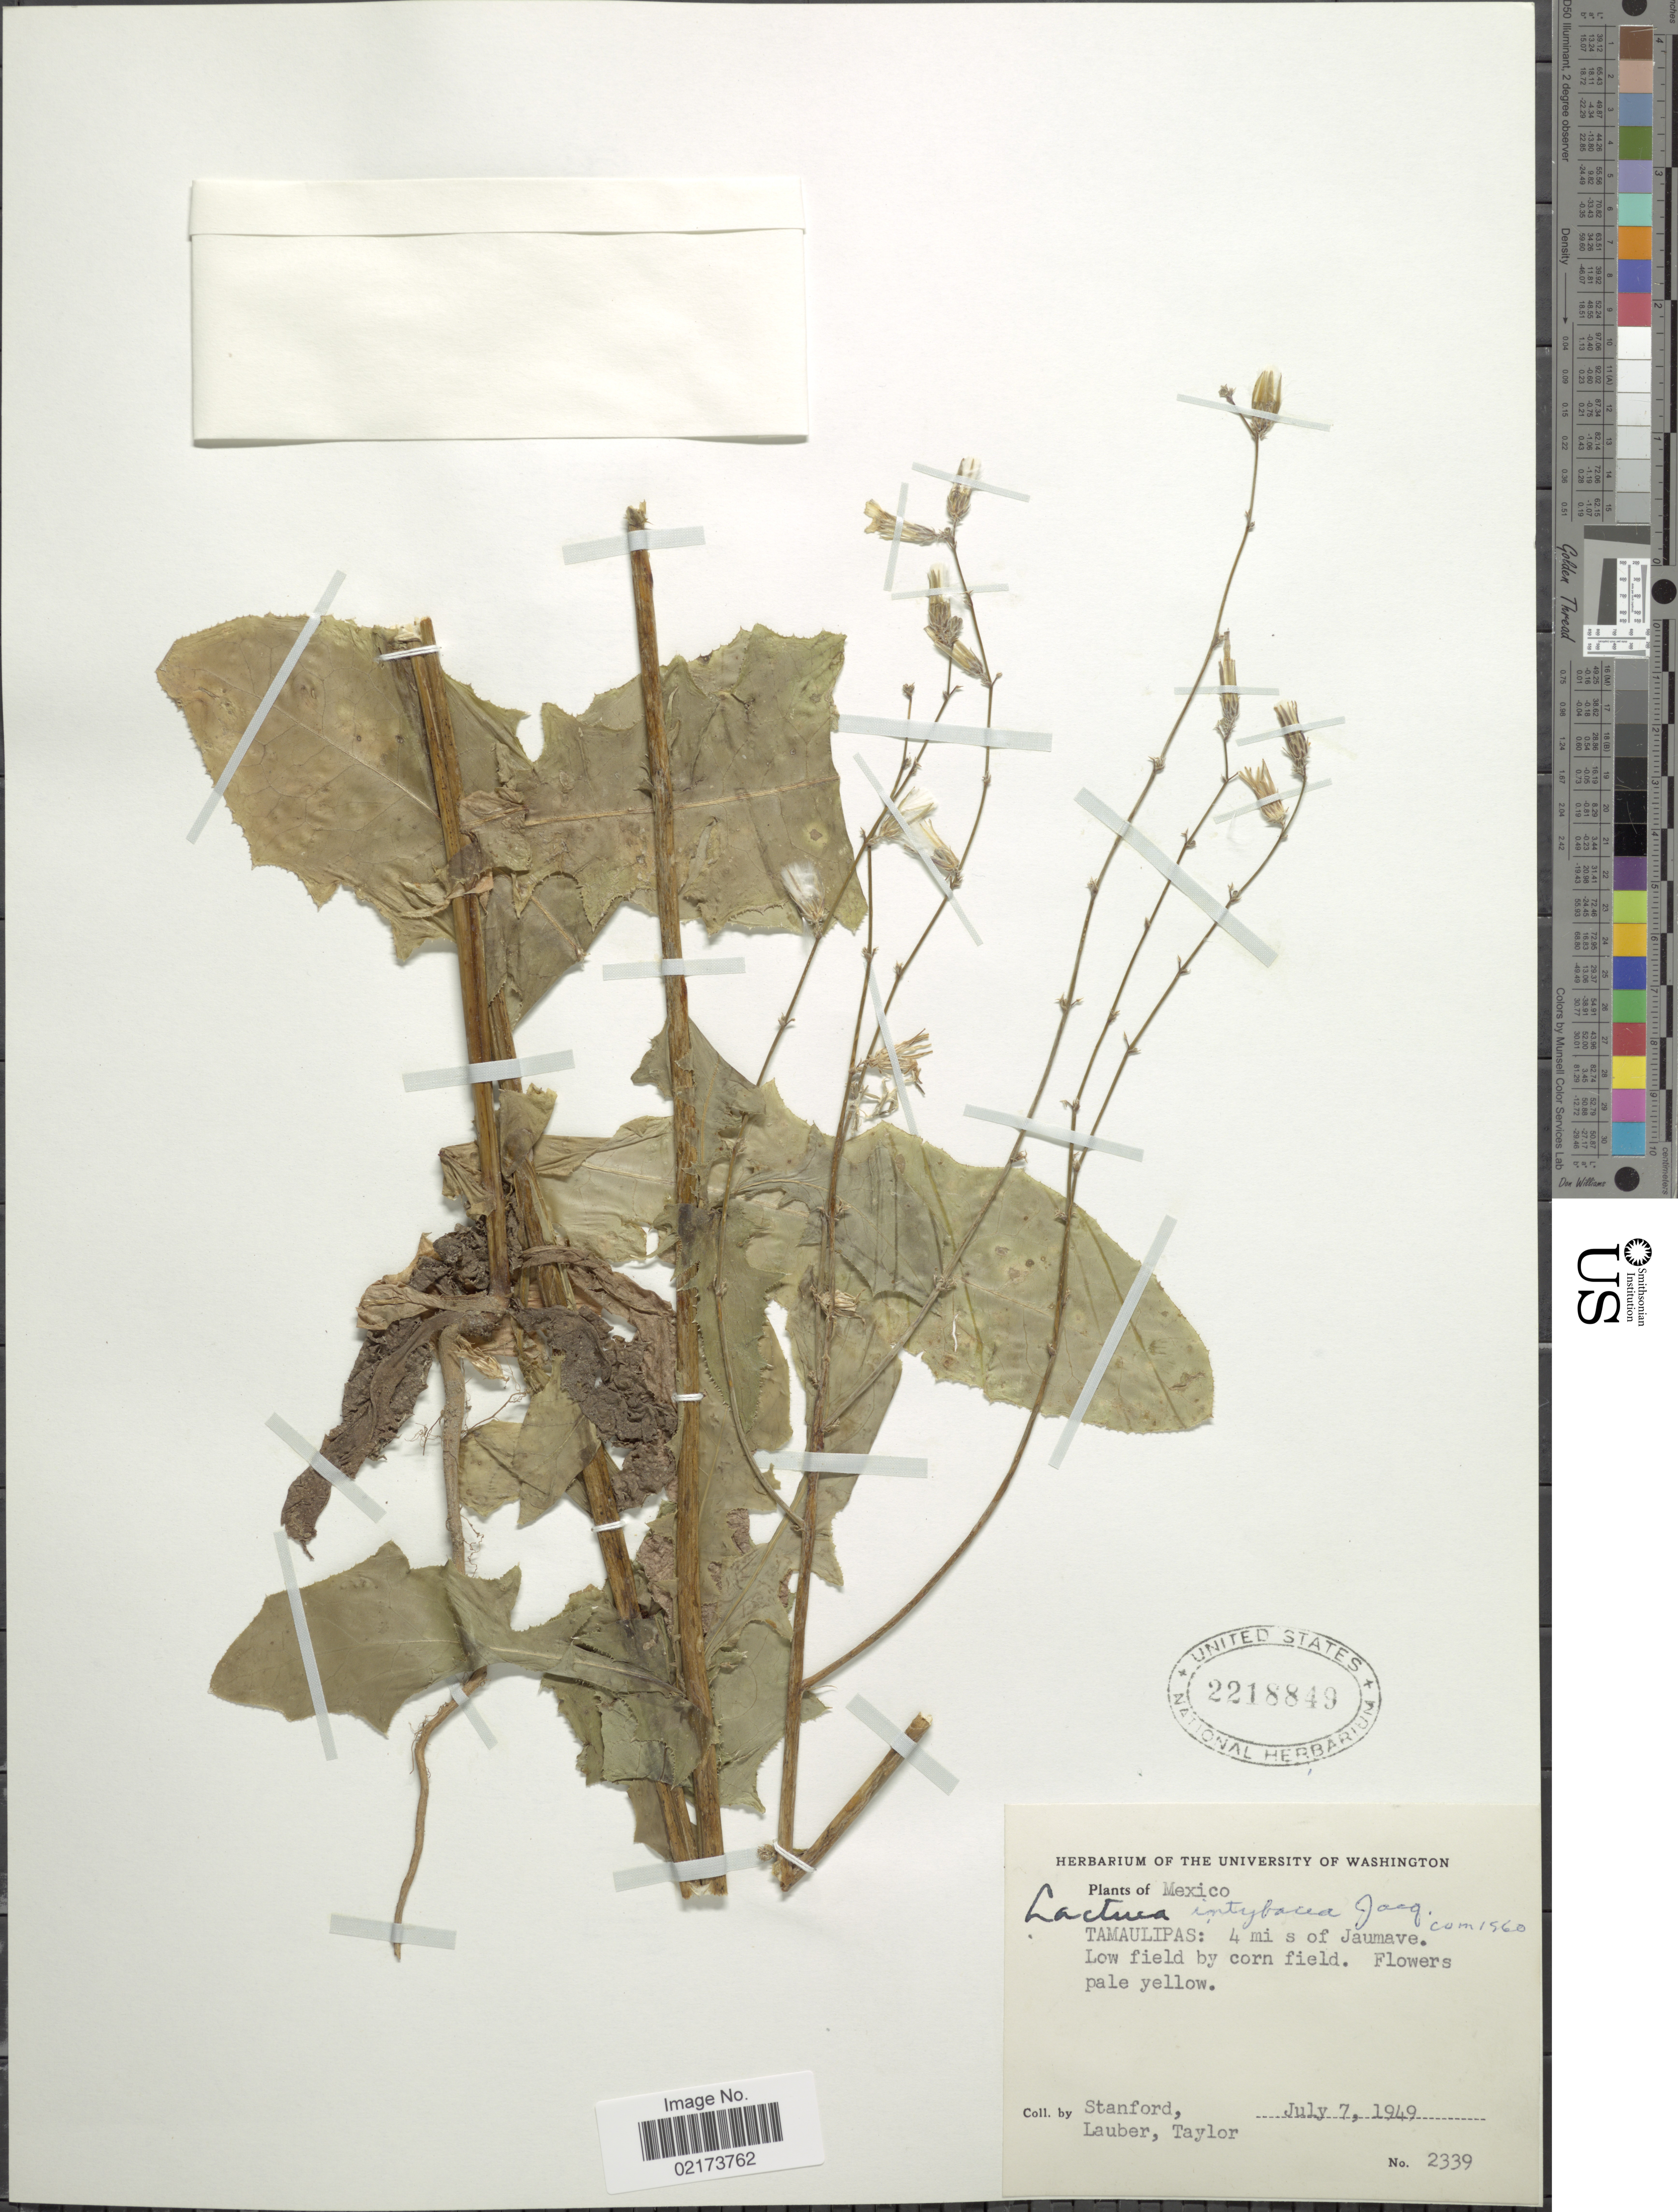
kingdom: Plantae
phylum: Tracheophyta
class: Magnoliopsida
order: Asterales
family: Asteraceae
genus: Lactuca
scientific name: Lactuca intybacea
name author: (Jacq.) P. Beauv.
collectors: -. Stanford, -. Lauber & -. Taylor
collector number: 2339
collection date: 1949-07-07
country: Mexico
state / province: Tamaulipas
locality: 4 mi s of Jaumave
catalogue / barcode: US 2218849